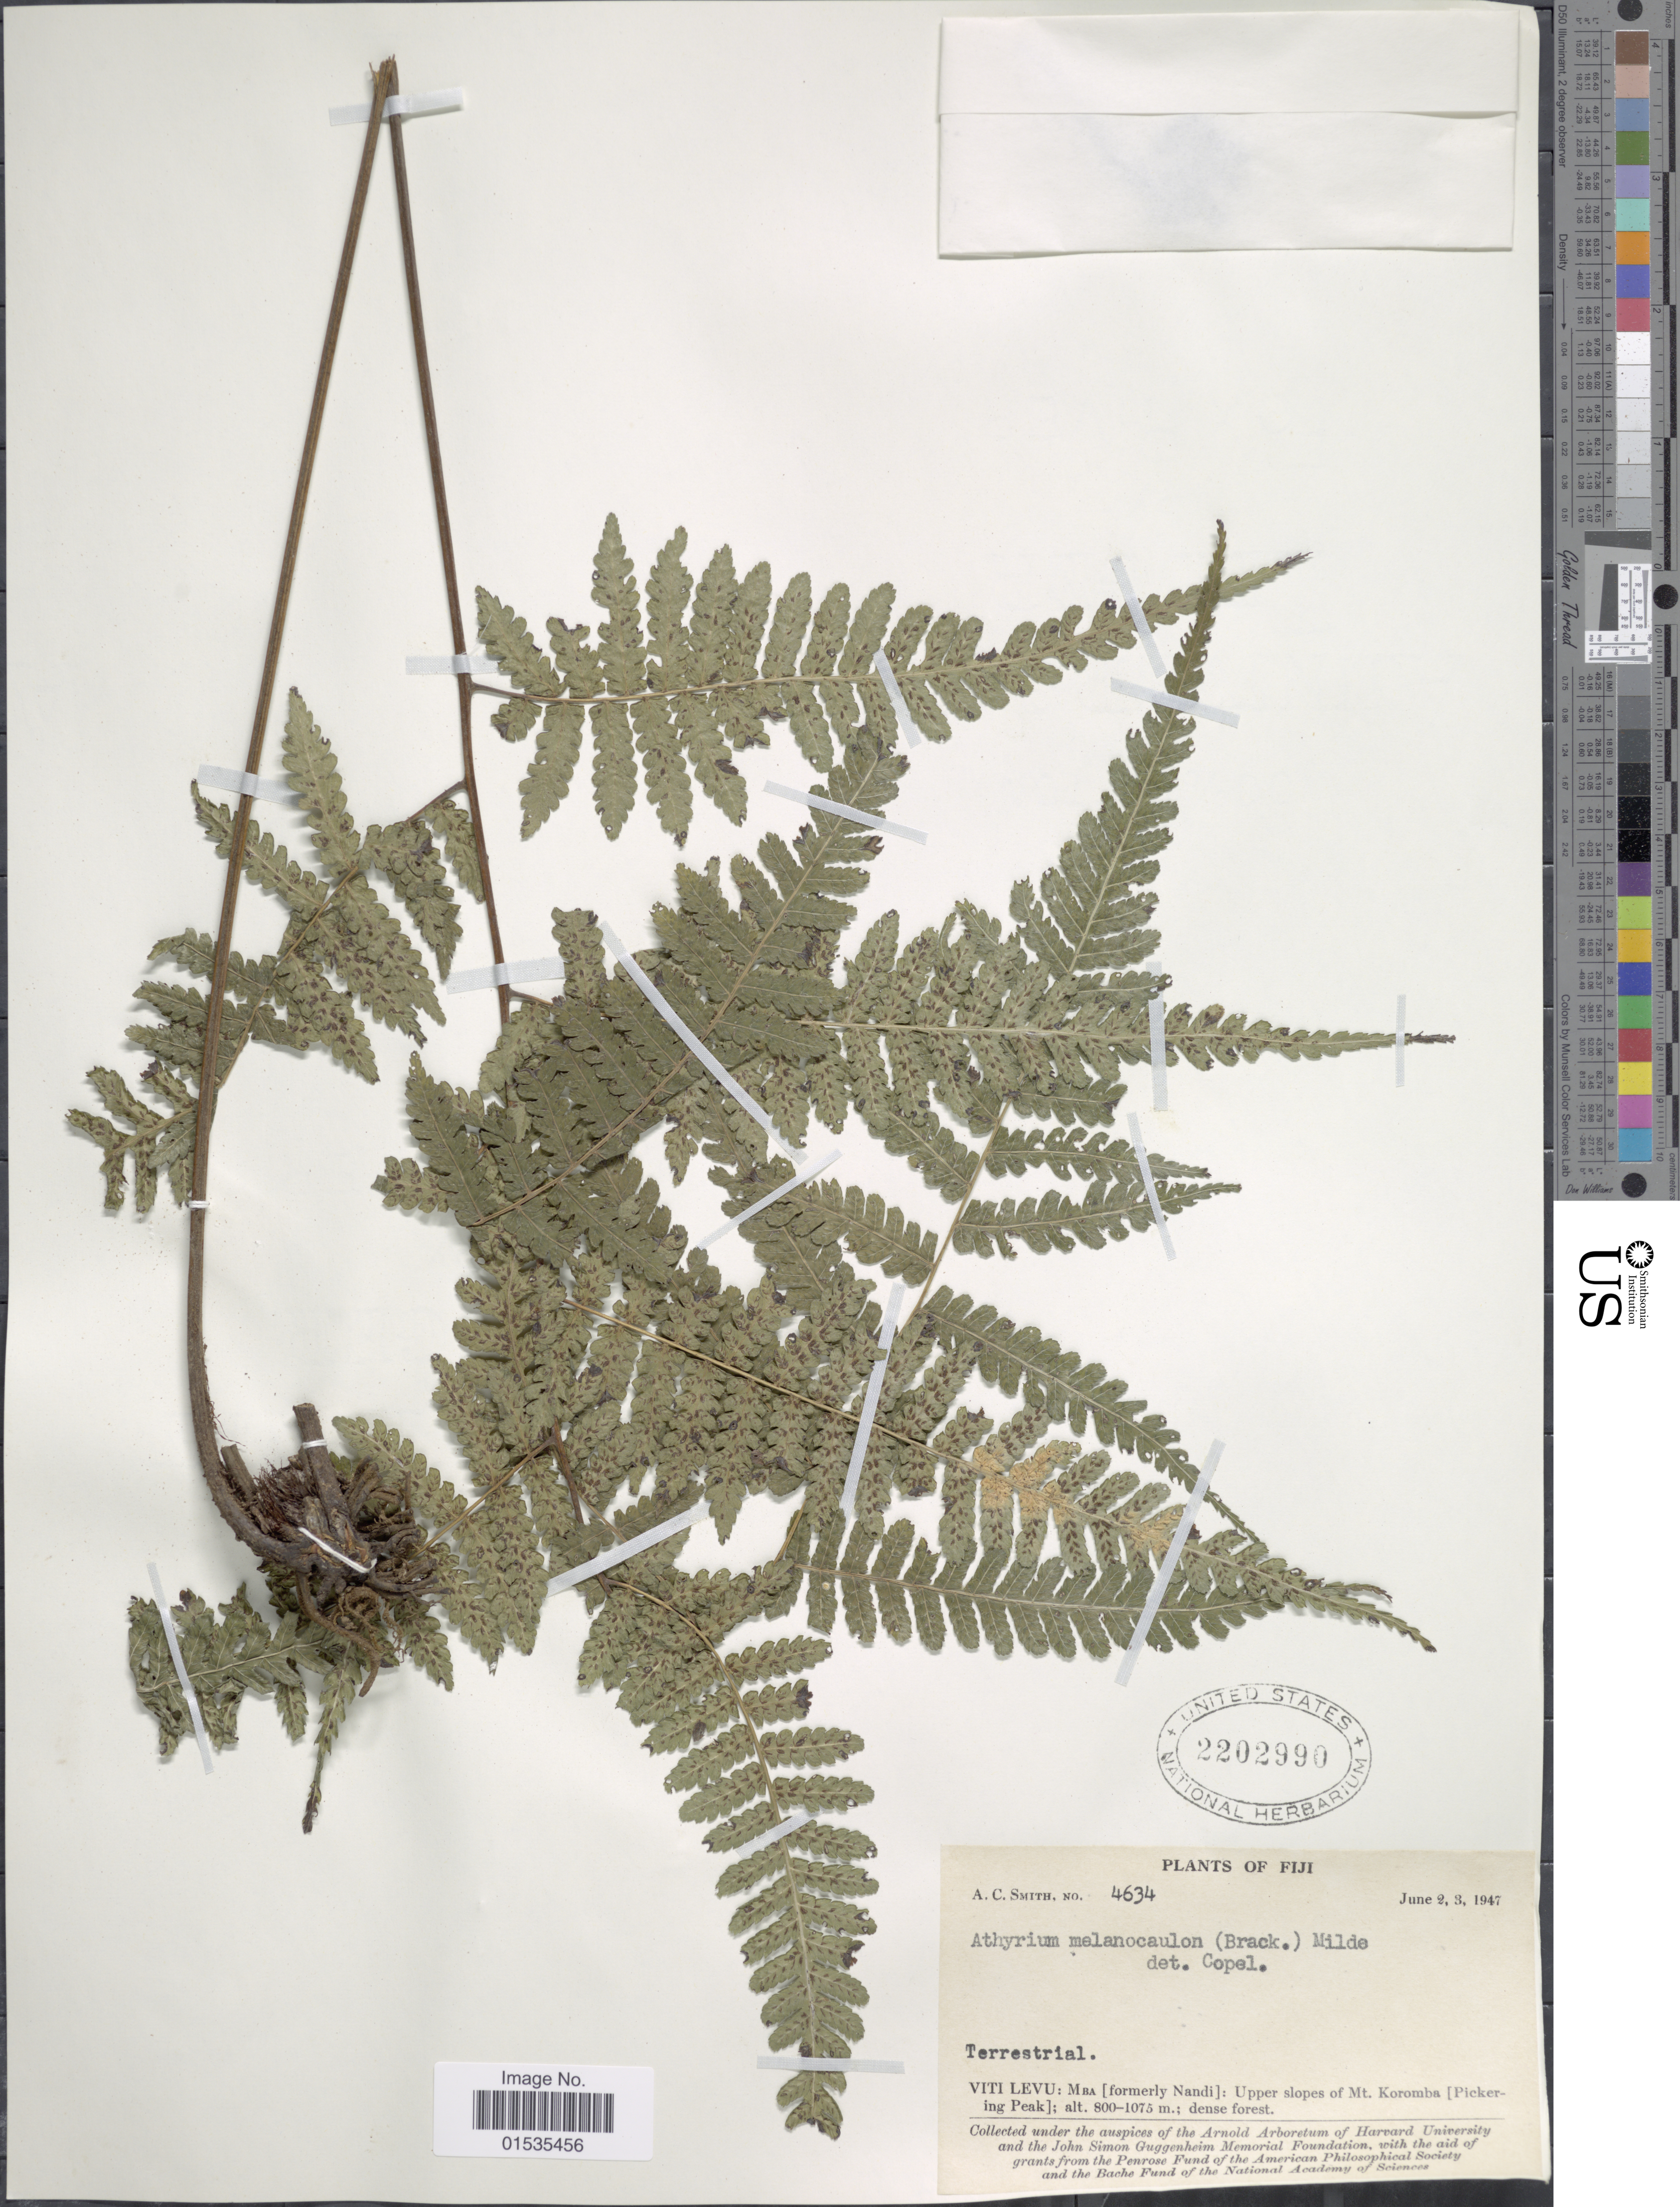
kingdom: Plantae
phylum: Tracheophyta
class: Polypodiopsida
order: Polypodiales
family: Athyriaceae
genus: Diplazium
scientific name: Diplazium melanocaulon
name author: Brack. in Wilkes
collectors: A. C. Smith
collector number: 4634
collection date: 1947-06-02/1947-06-03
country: Fiji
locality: Viti Levu: Mba[formerly Nandi]: Upper slopes of Mt. Koromba [Pickering Peak]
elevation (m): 800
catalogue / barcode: US 2202990